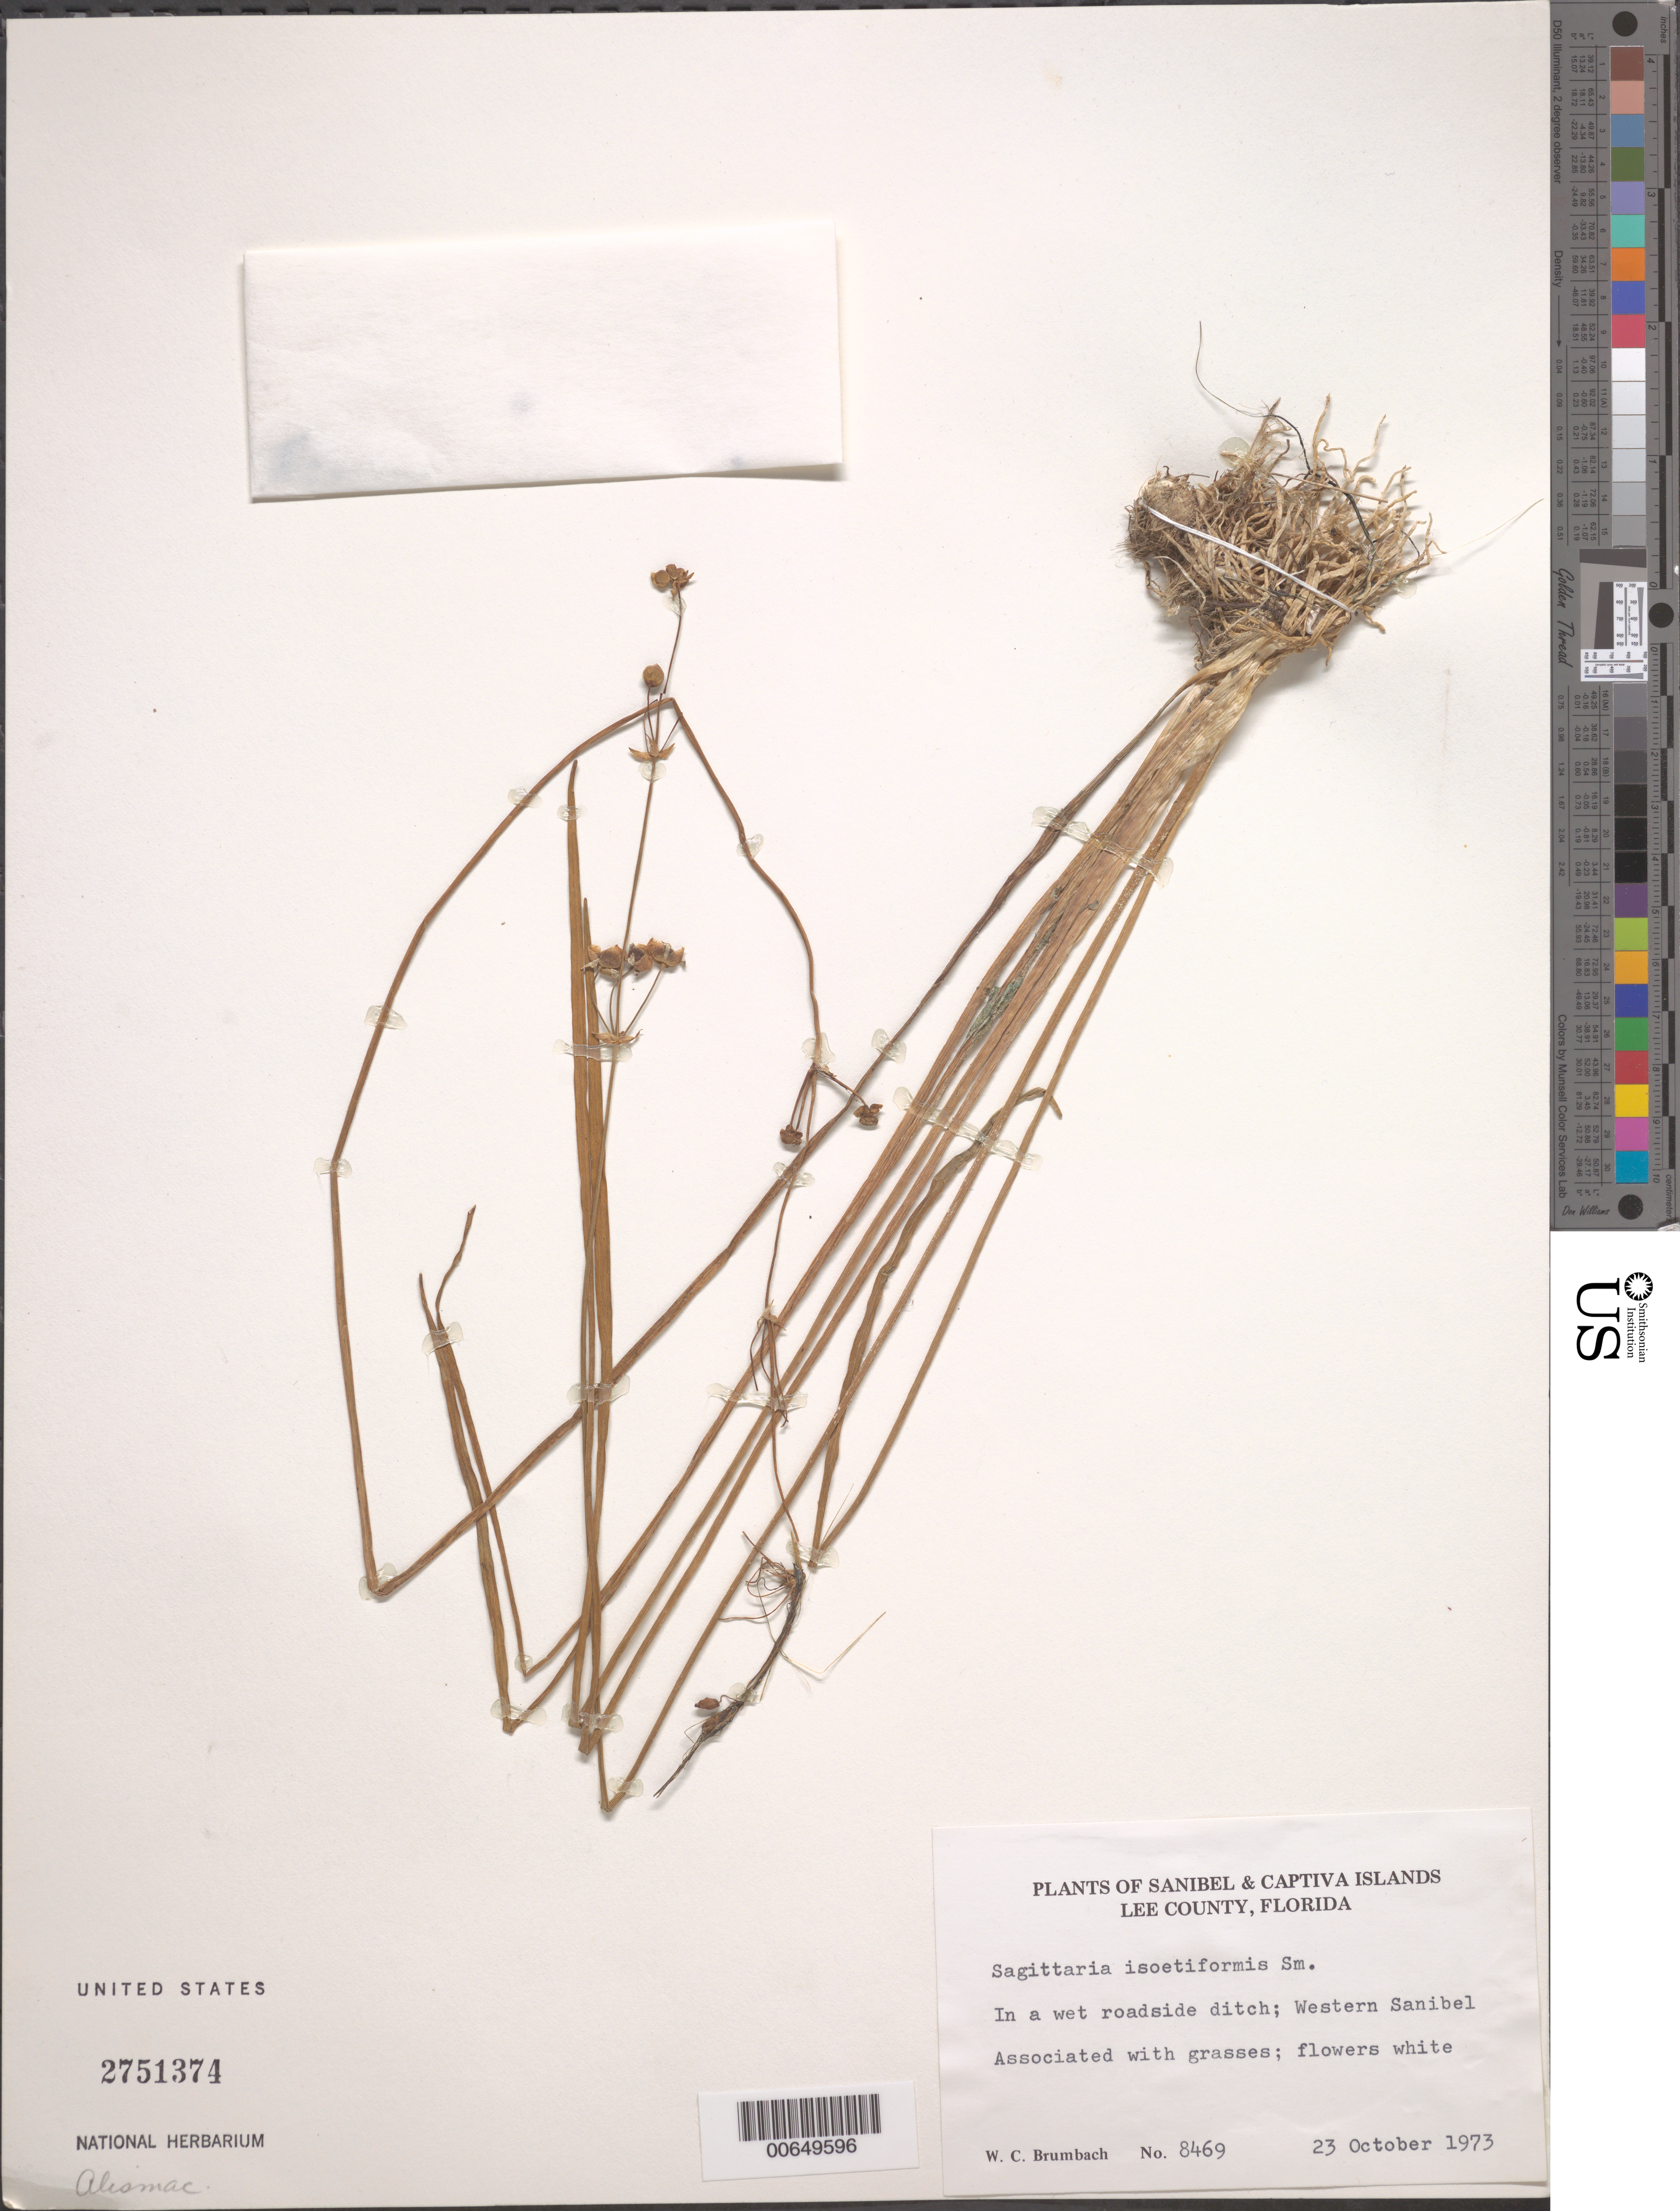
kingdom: Plantae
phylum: Tracheophyta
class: Liliopsida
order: Alismatales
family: Alismataceae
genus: Sagittaria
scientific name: Sagittaria isoetiformis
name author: J.G. Sm.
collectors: W. C. Brumbach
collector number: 8469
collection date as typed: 23 Oct 1973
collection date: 1973-10-23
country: United States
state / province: Florida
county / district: Lee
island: Sanibel Island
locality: Western Sanibel.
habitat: In a wet roadside ditch.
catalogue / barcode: US 2751374